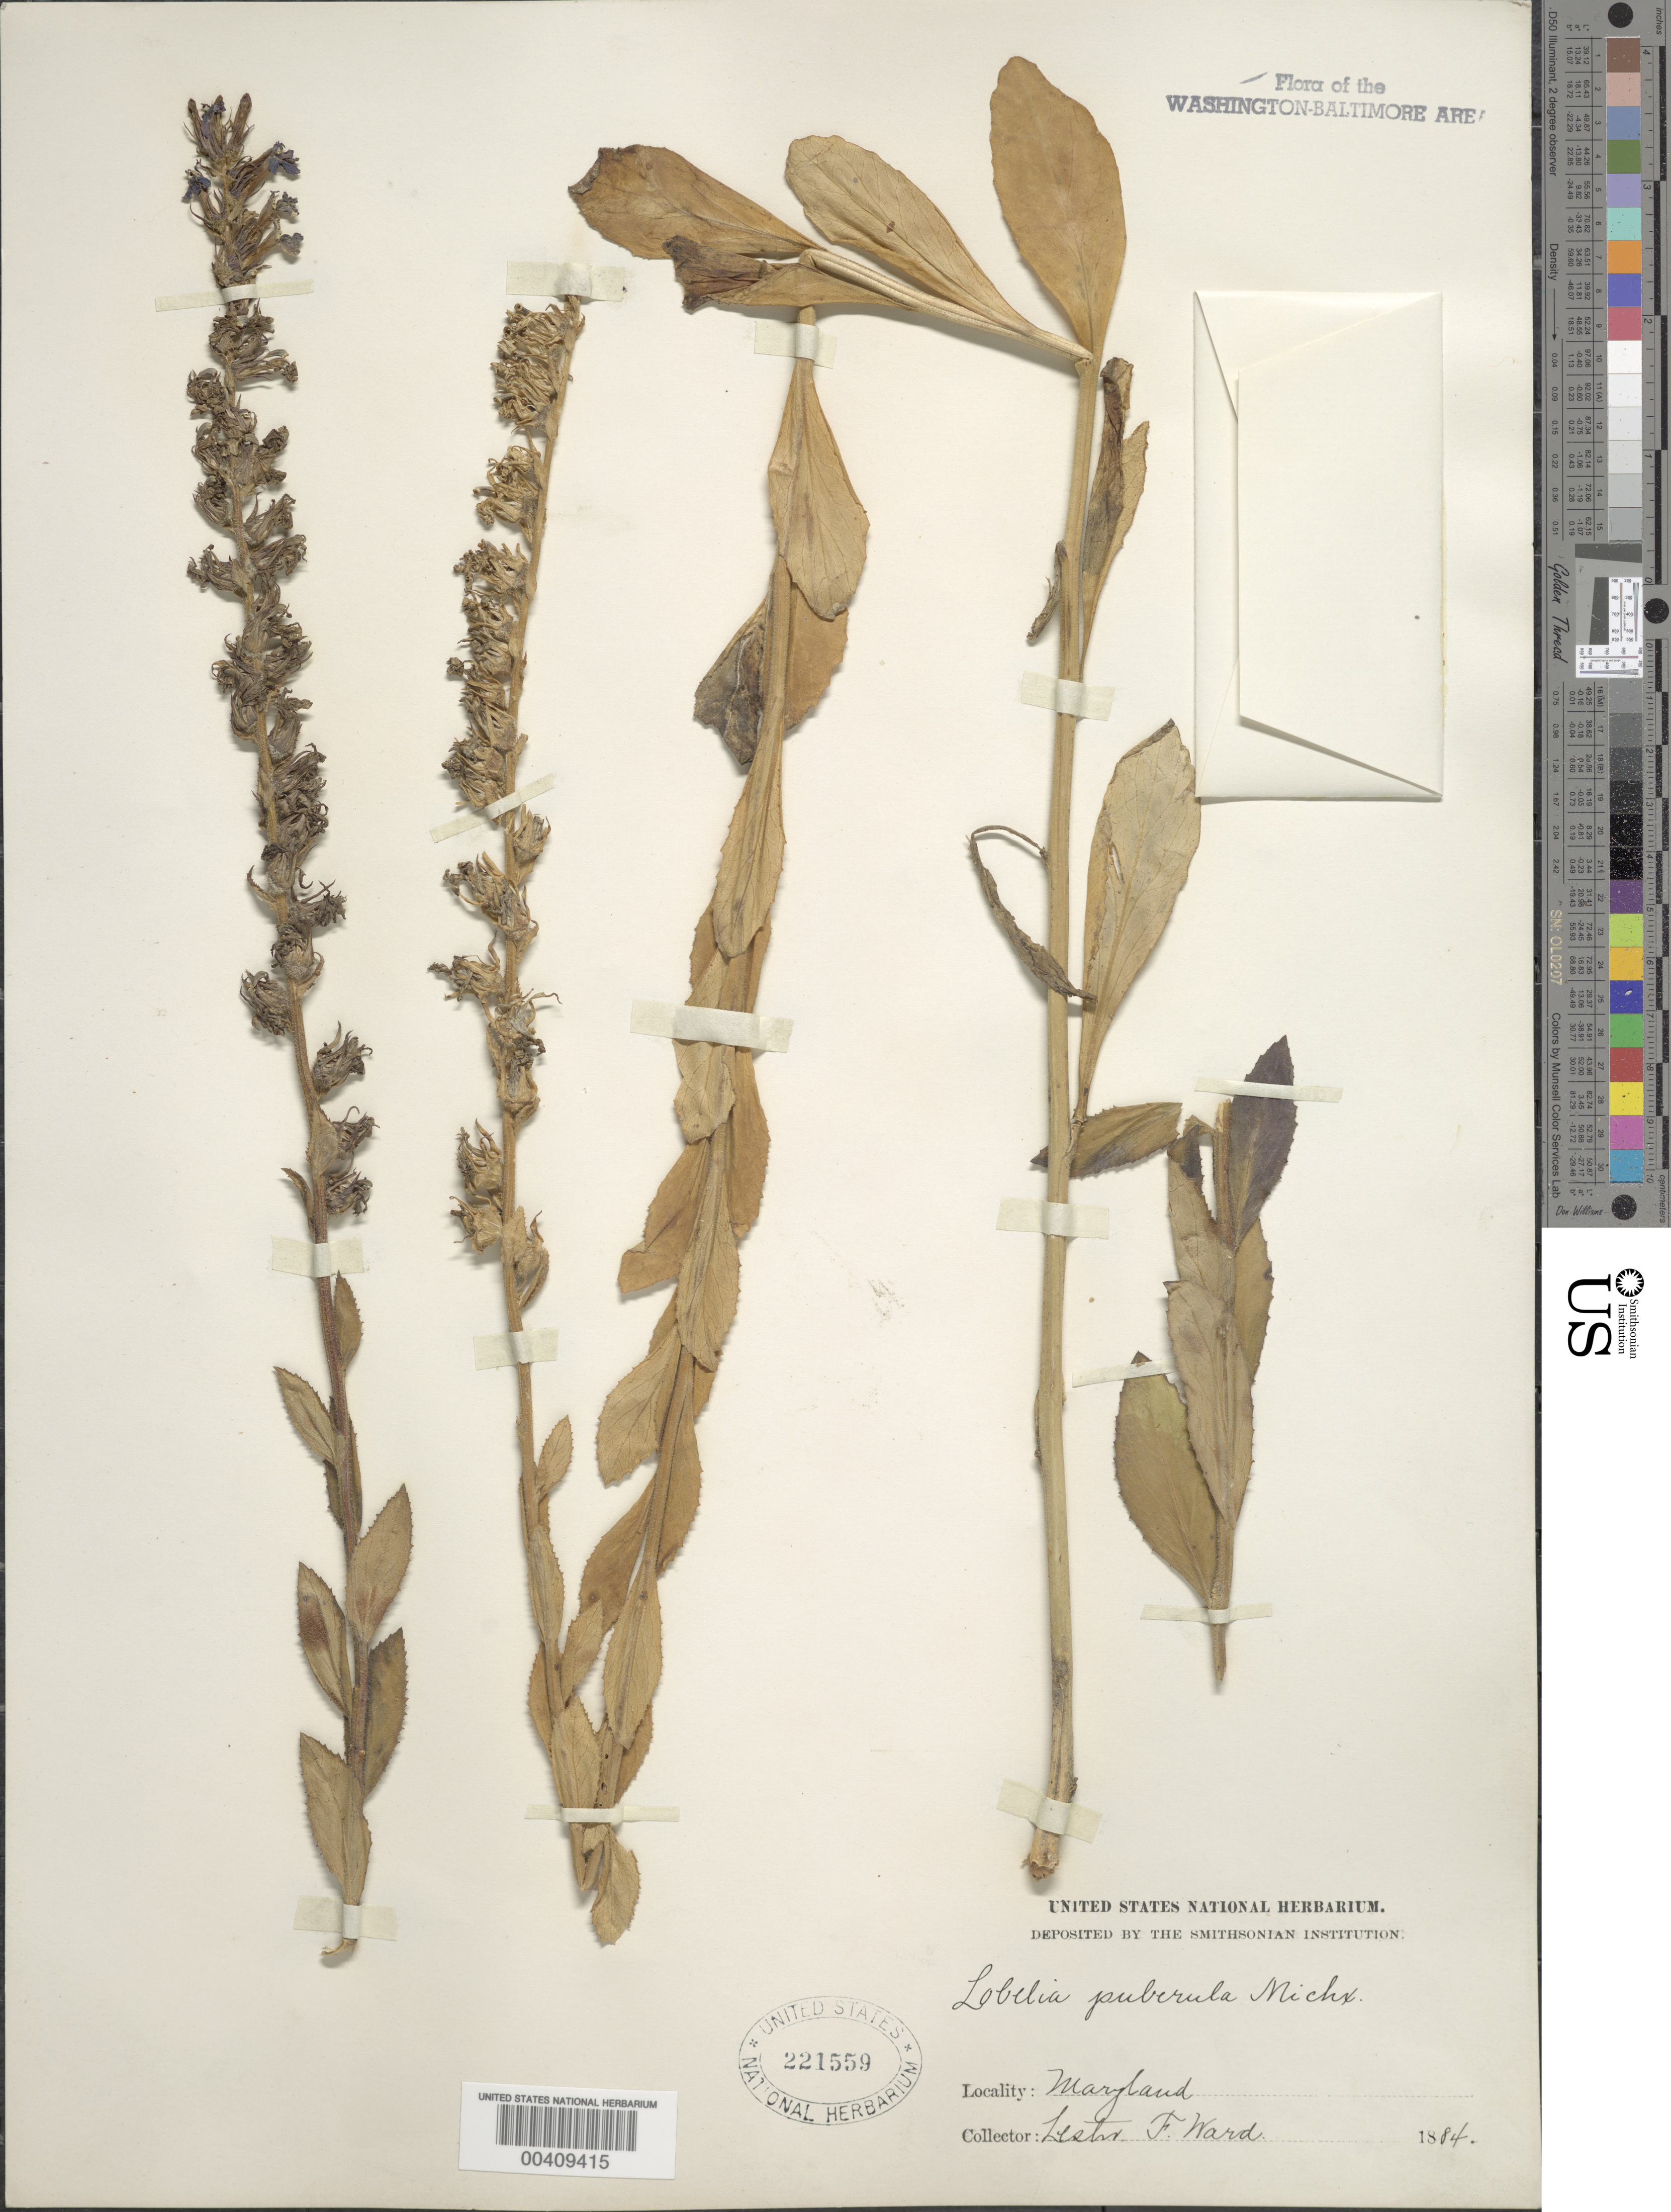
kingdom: Plantae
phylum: Tracheophyta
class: Magnoliopsida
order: Asterales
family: Campanulaceae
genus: Lobelia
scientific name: Lobelia puberula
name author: Michx.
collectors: L. F. Ward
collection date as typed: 1884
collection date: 1884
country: United States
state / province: Maryland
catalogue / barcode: US 221559